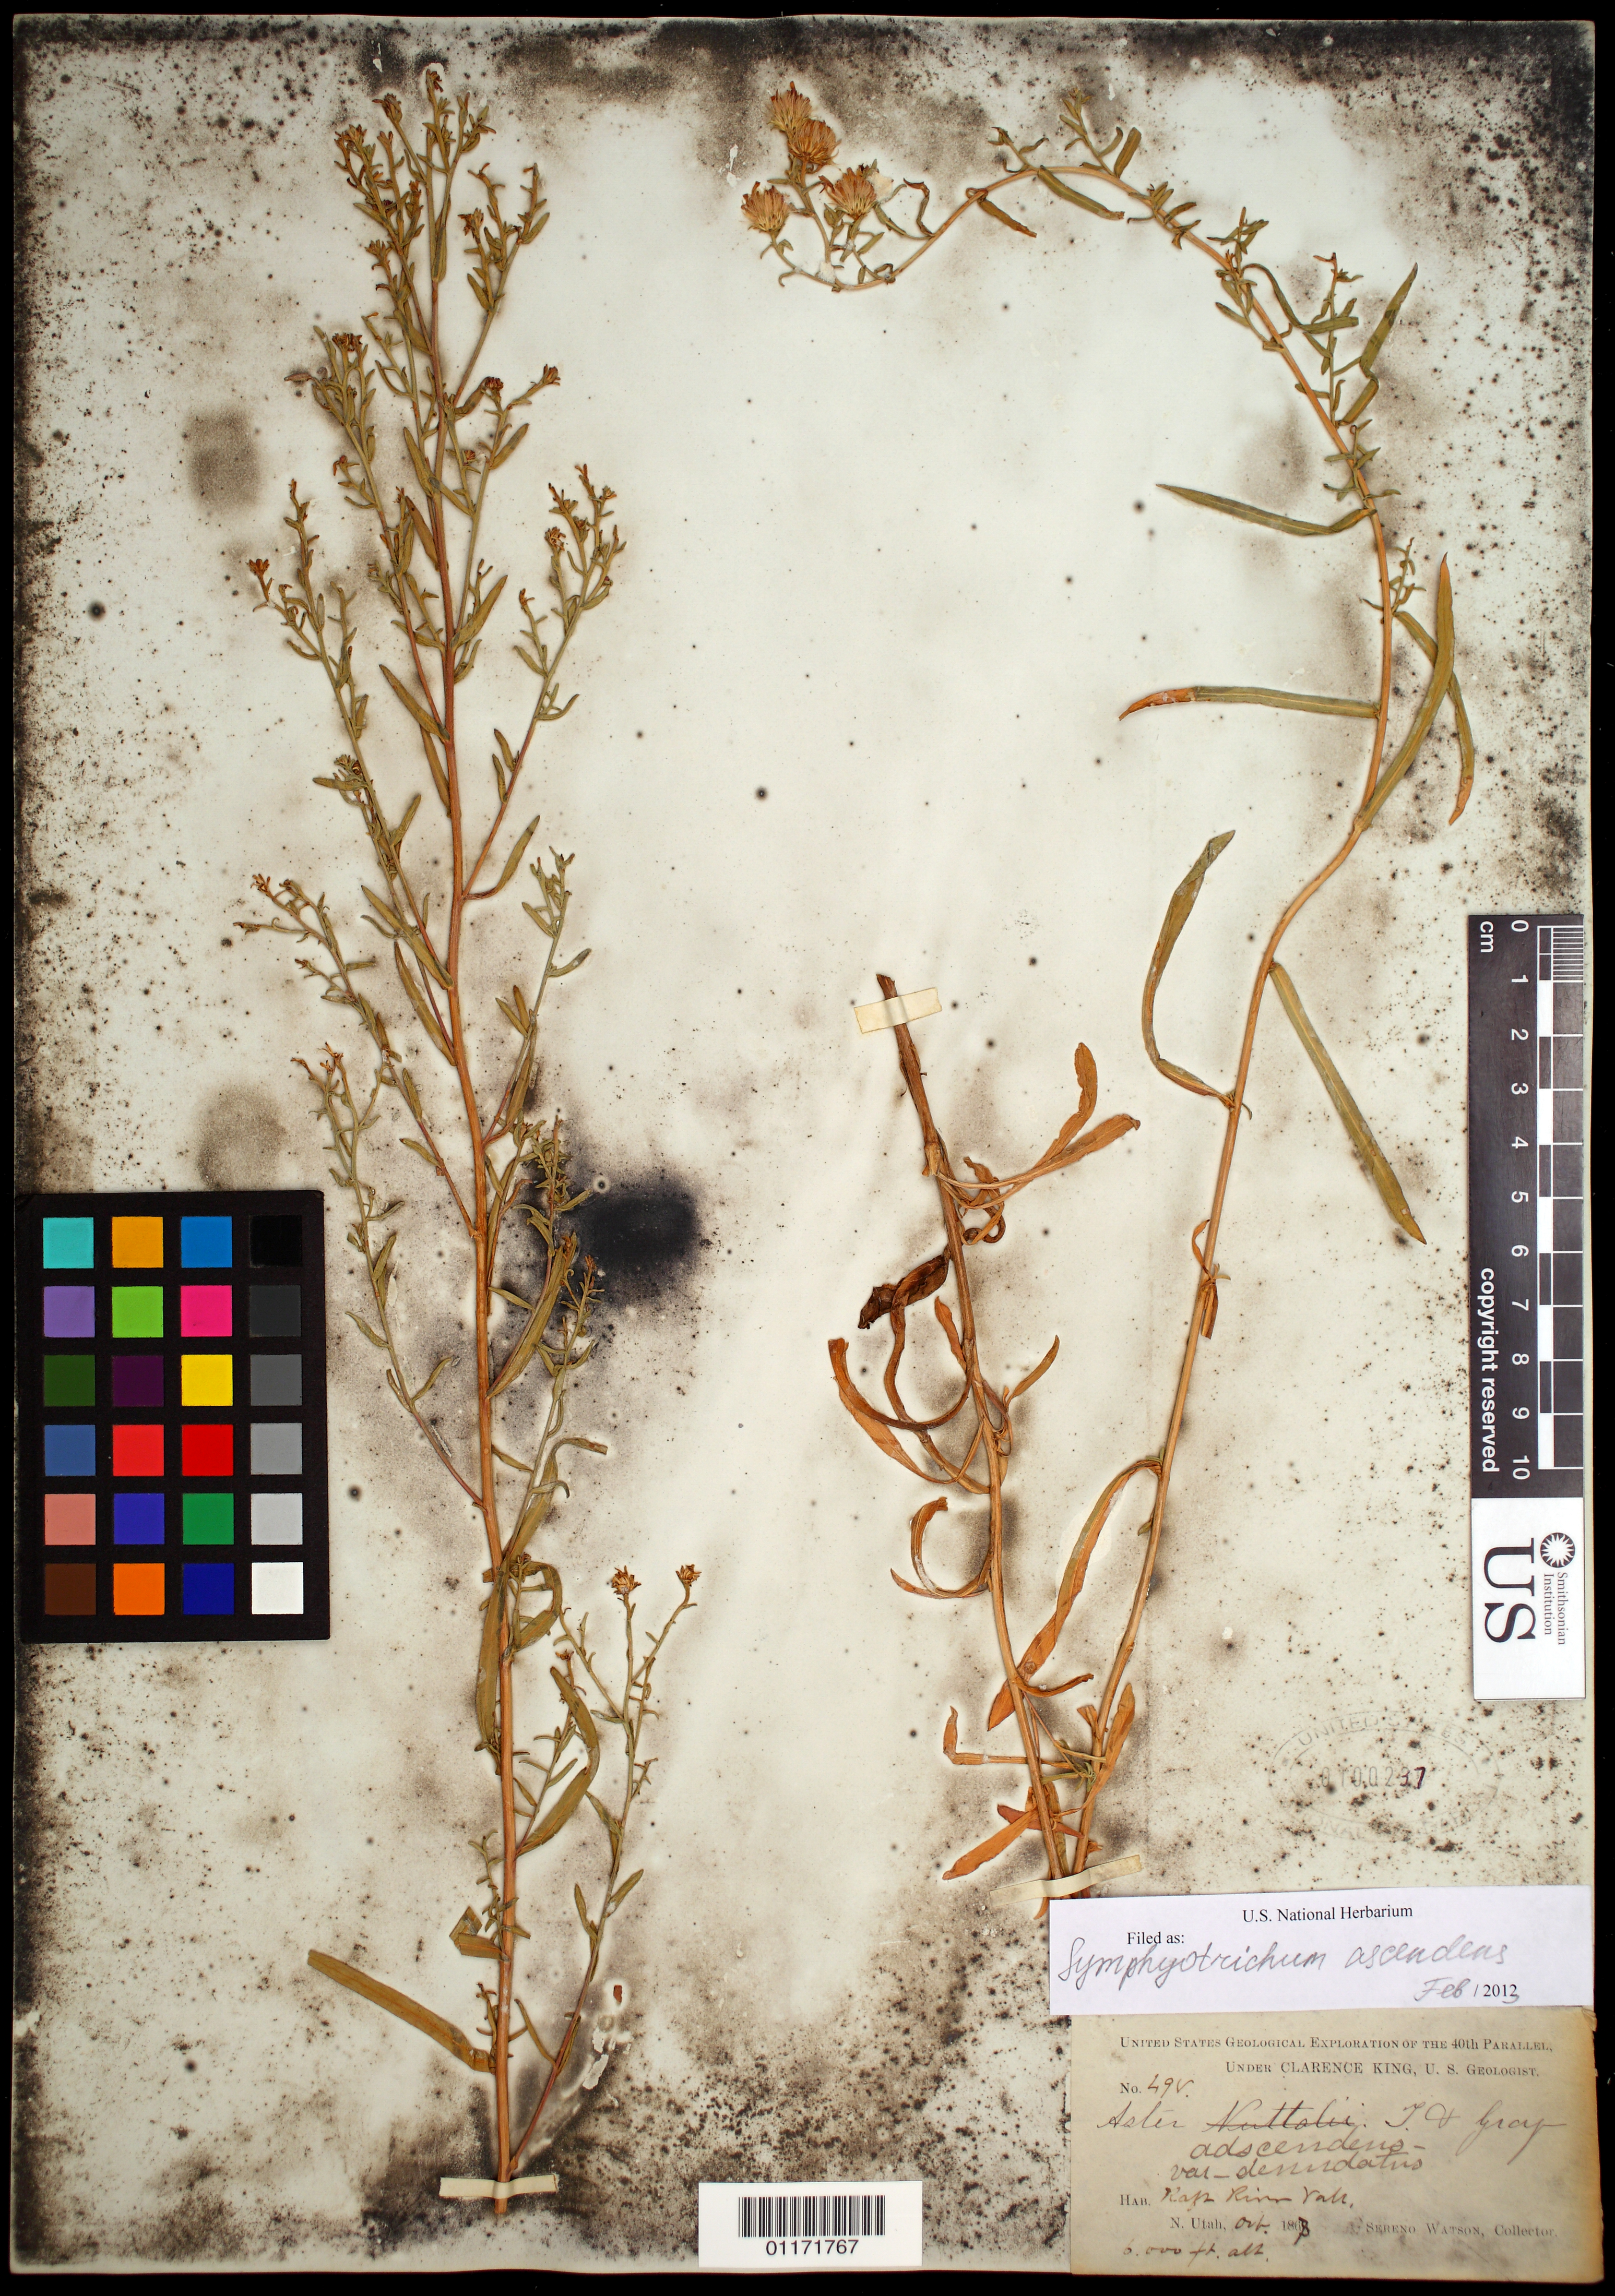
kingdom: Plantae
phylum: Tracheophyta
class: Magnoliopsida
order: Asterales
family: Asteraceae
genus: Symphyotrichum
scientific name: Symphyotrichum ascendens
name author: (Lindl.) G.L. Nesom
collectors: S. Watson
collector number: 498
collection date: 1868-10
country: United States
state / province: Utah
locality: Raft River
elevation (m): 1829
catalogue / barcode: US 100237